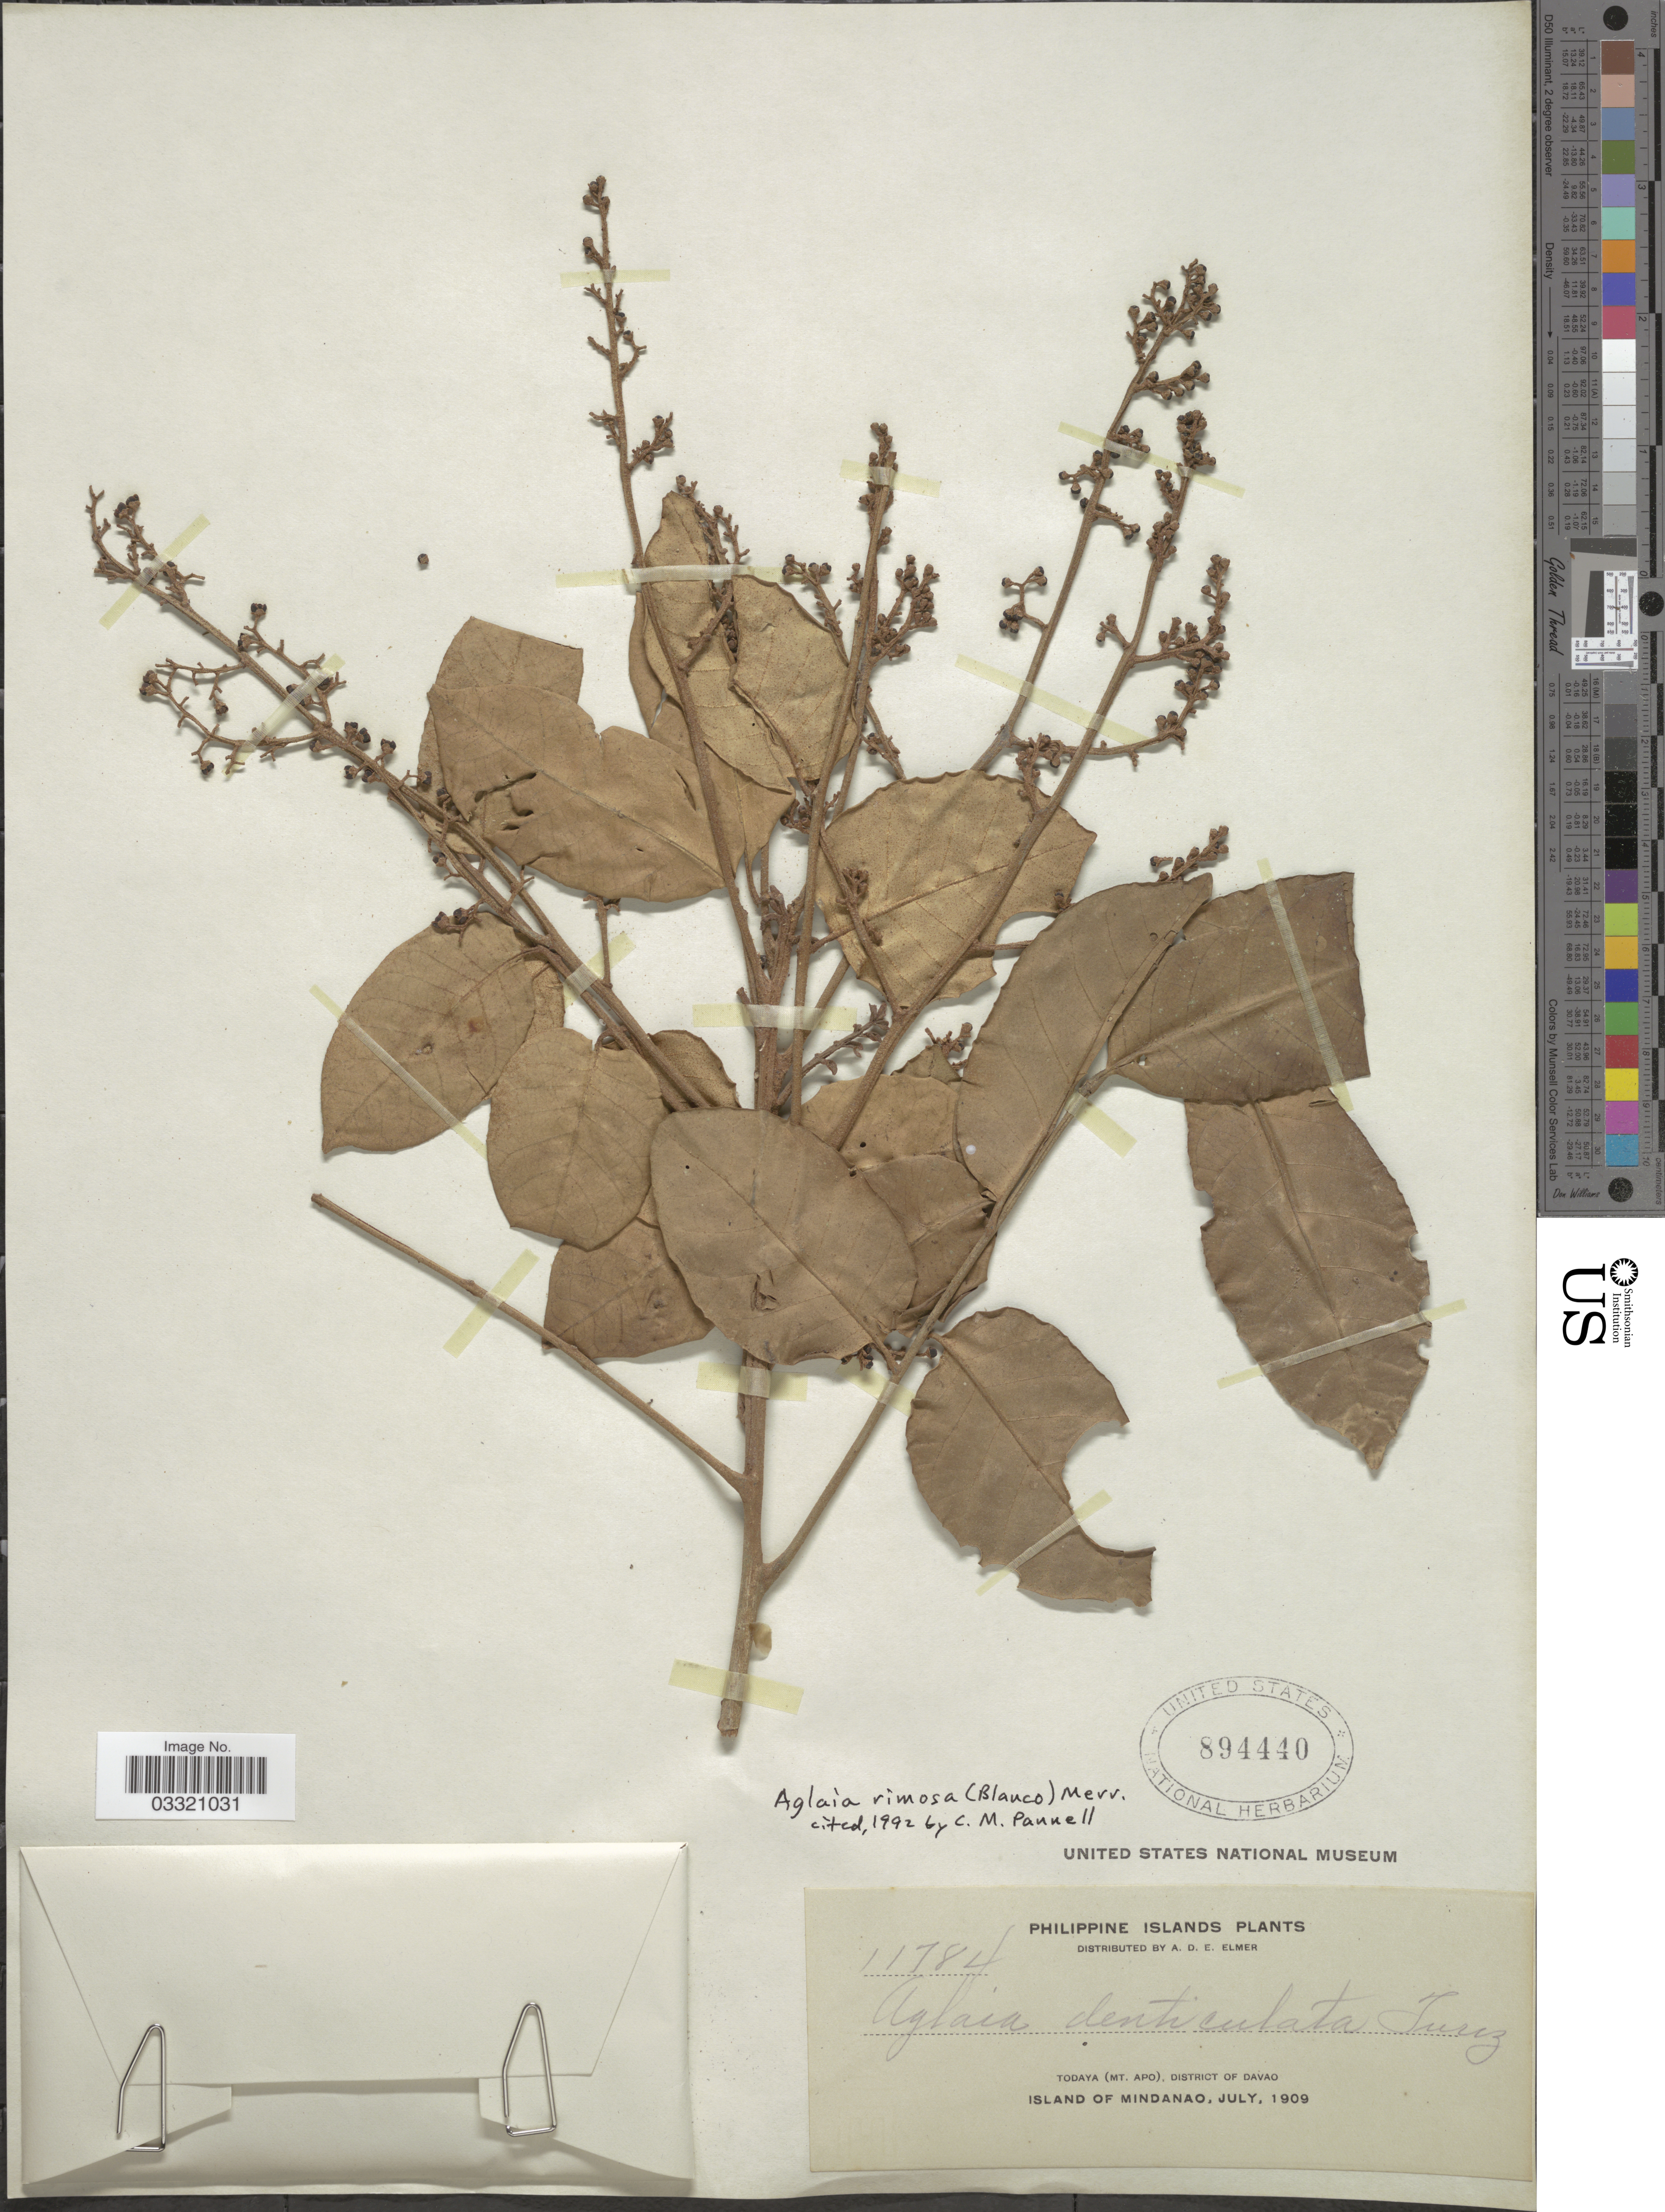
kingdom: Plantae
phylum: Tracheophyta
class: Magnoliopsida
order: Sapindales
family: Meliaceae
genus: Aglaia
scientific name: Aglaia rimosa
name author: (Blanco) Merr.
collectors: A. D. E. Elmer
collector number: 11784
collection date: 1909-07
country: Philippines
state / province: Davao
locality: Todaya (Mt. Apo), District of Davao. Island of Mindanao.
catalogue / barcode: US 894440